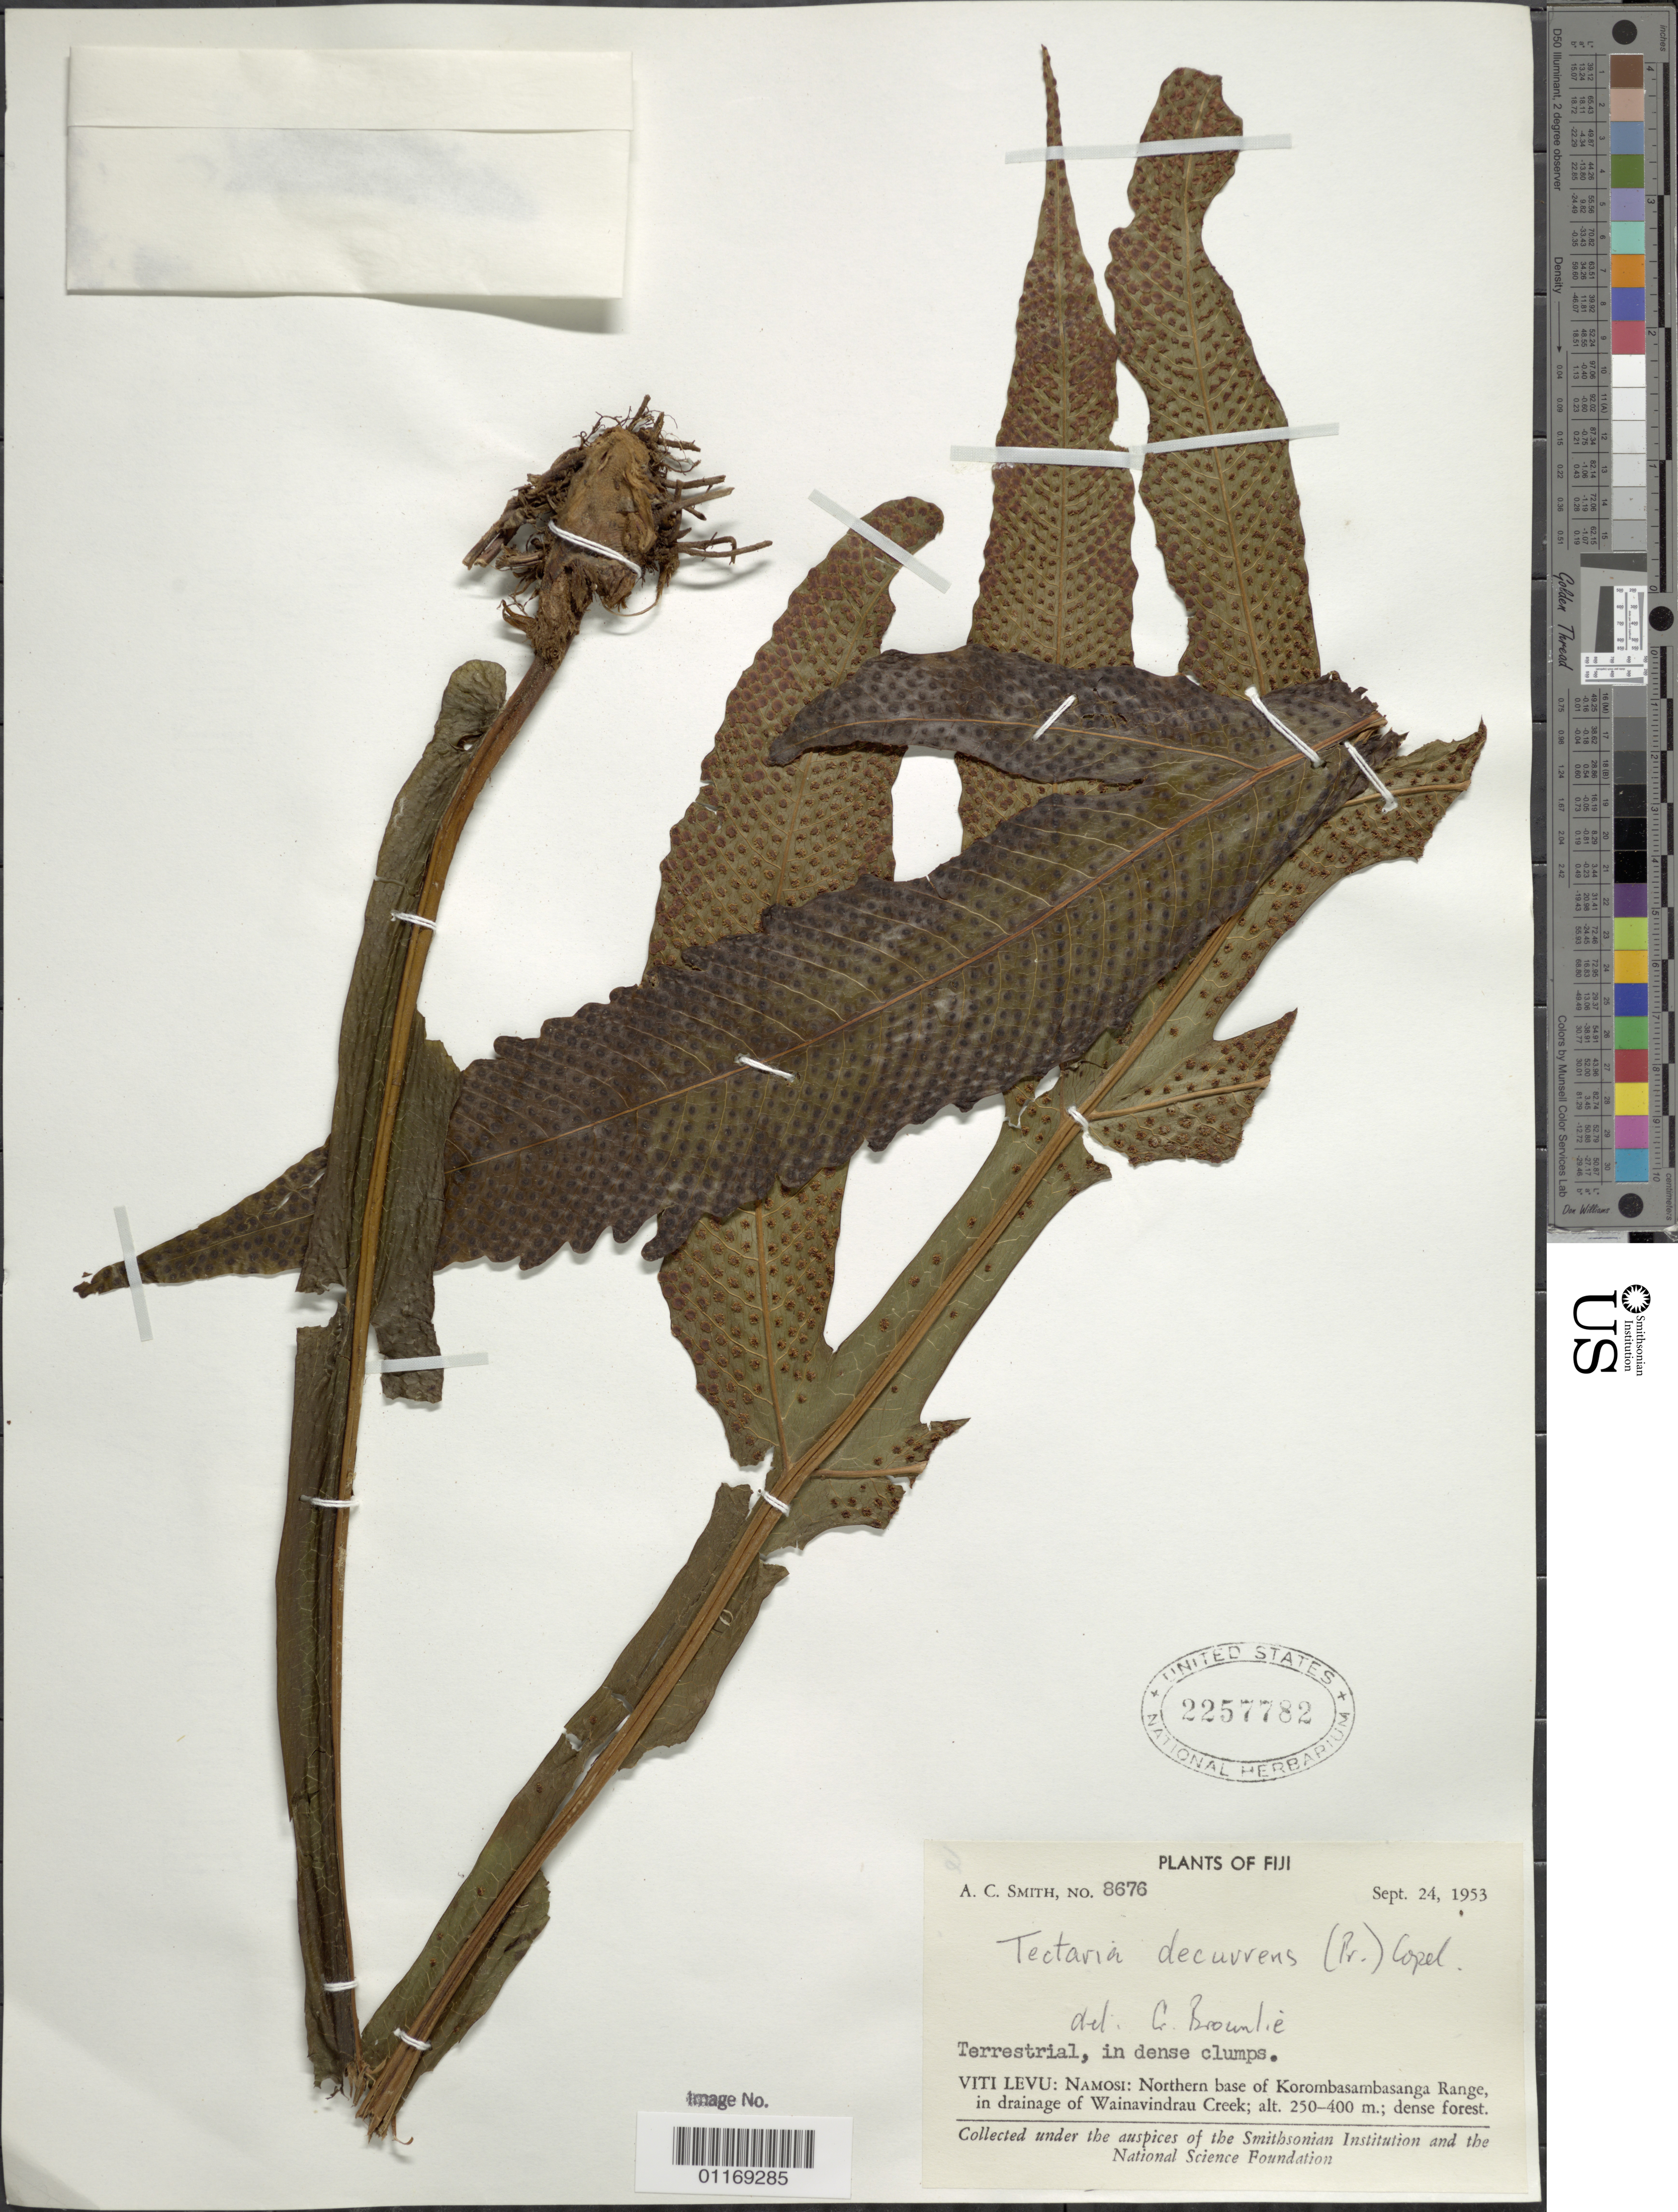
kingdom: Plantae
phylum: Tracheophyta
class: Polypodiopsida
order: Polypodiales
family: Tectariaceae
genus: Tectaria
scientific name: Tectaria decurrens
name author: (Presel.) Copel. in Elmer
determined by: Brownlie, G.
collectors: A. C. Smith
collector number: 8676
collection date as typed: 24 Sep 1953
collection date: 1953-09-24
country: Fiji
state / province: Central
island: Viti Levu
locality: Northern base of Korombasambasanga Range, in drainage of Wainavindrau Creek; dense forest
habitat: Dense forest.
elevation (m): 250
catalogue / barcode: US 2257782